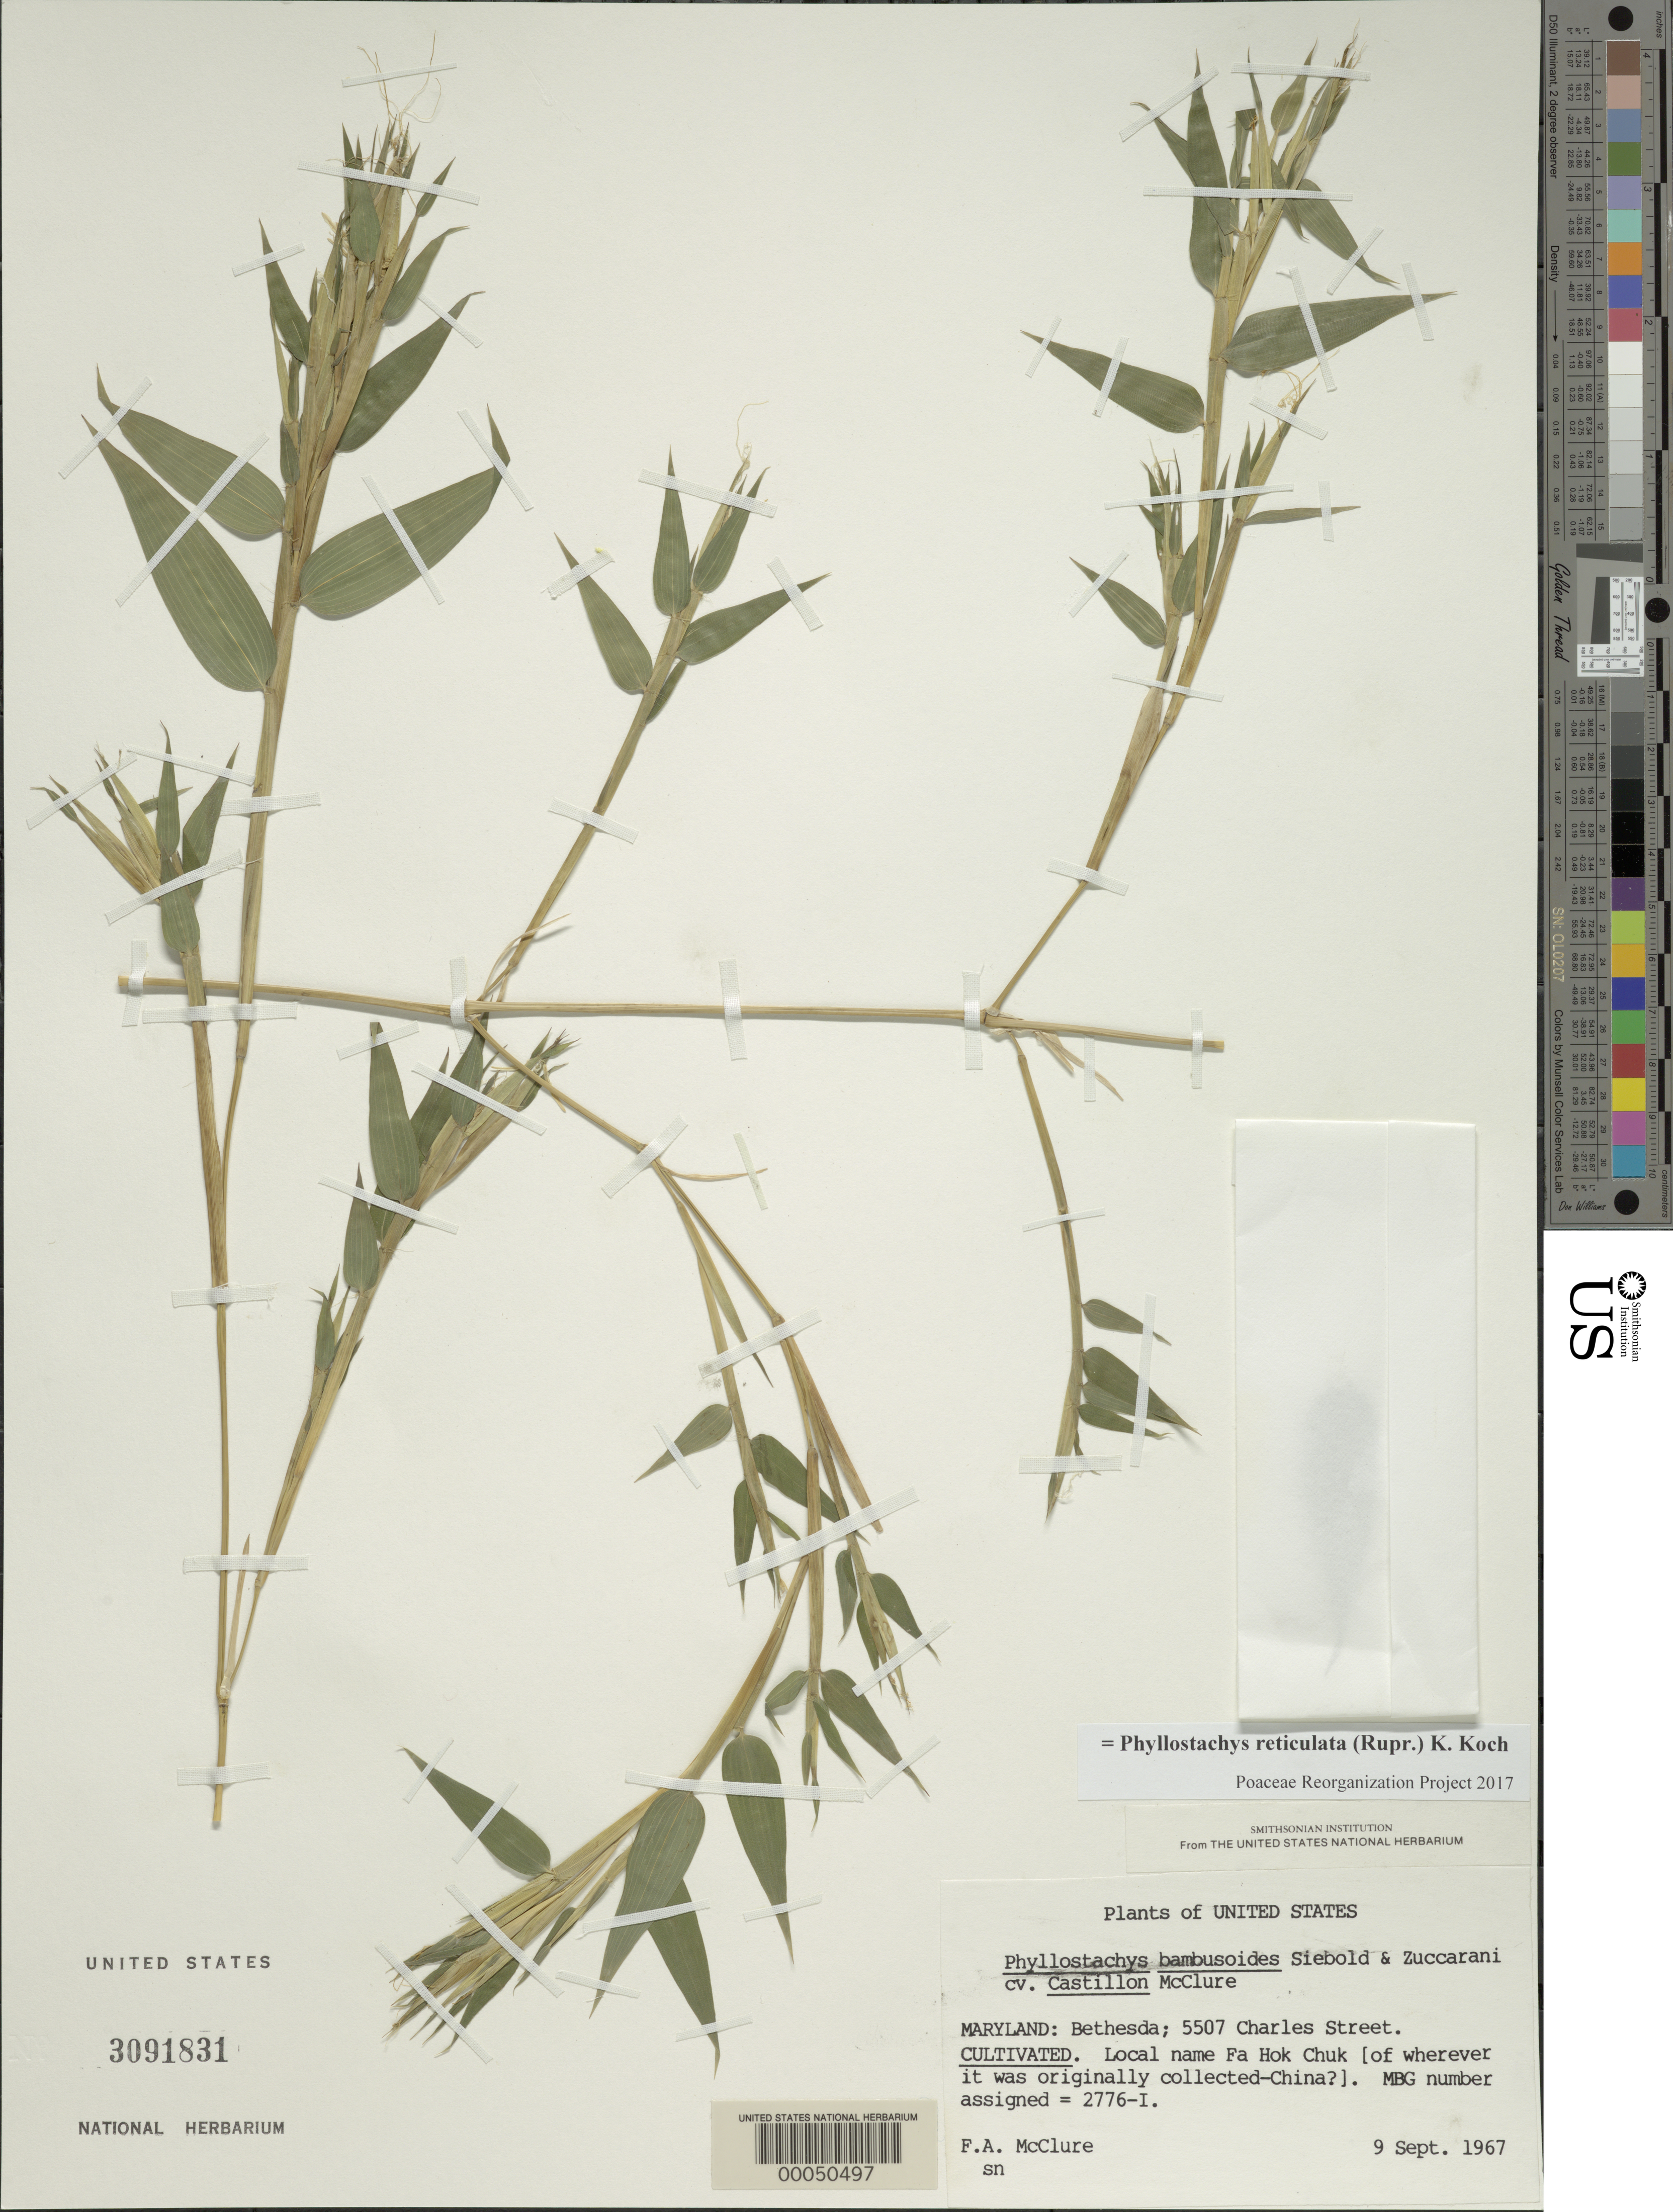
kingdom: Plantae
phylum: Tracheophyta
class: Liliopsida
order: Poales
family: Poaceae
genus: Phyllostachys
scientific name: Phyllostachys reticulata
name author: (Rupr.) K. Koch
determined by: Poaceae Reorganization Project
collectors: F. A. McClure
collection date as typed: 09 Sep 1967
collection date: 1967-09-09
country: United States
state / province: Maryland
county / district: Montgomery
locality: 5507 Charles Street, Bethesda (McClure's garden)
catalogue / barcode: US 3091831